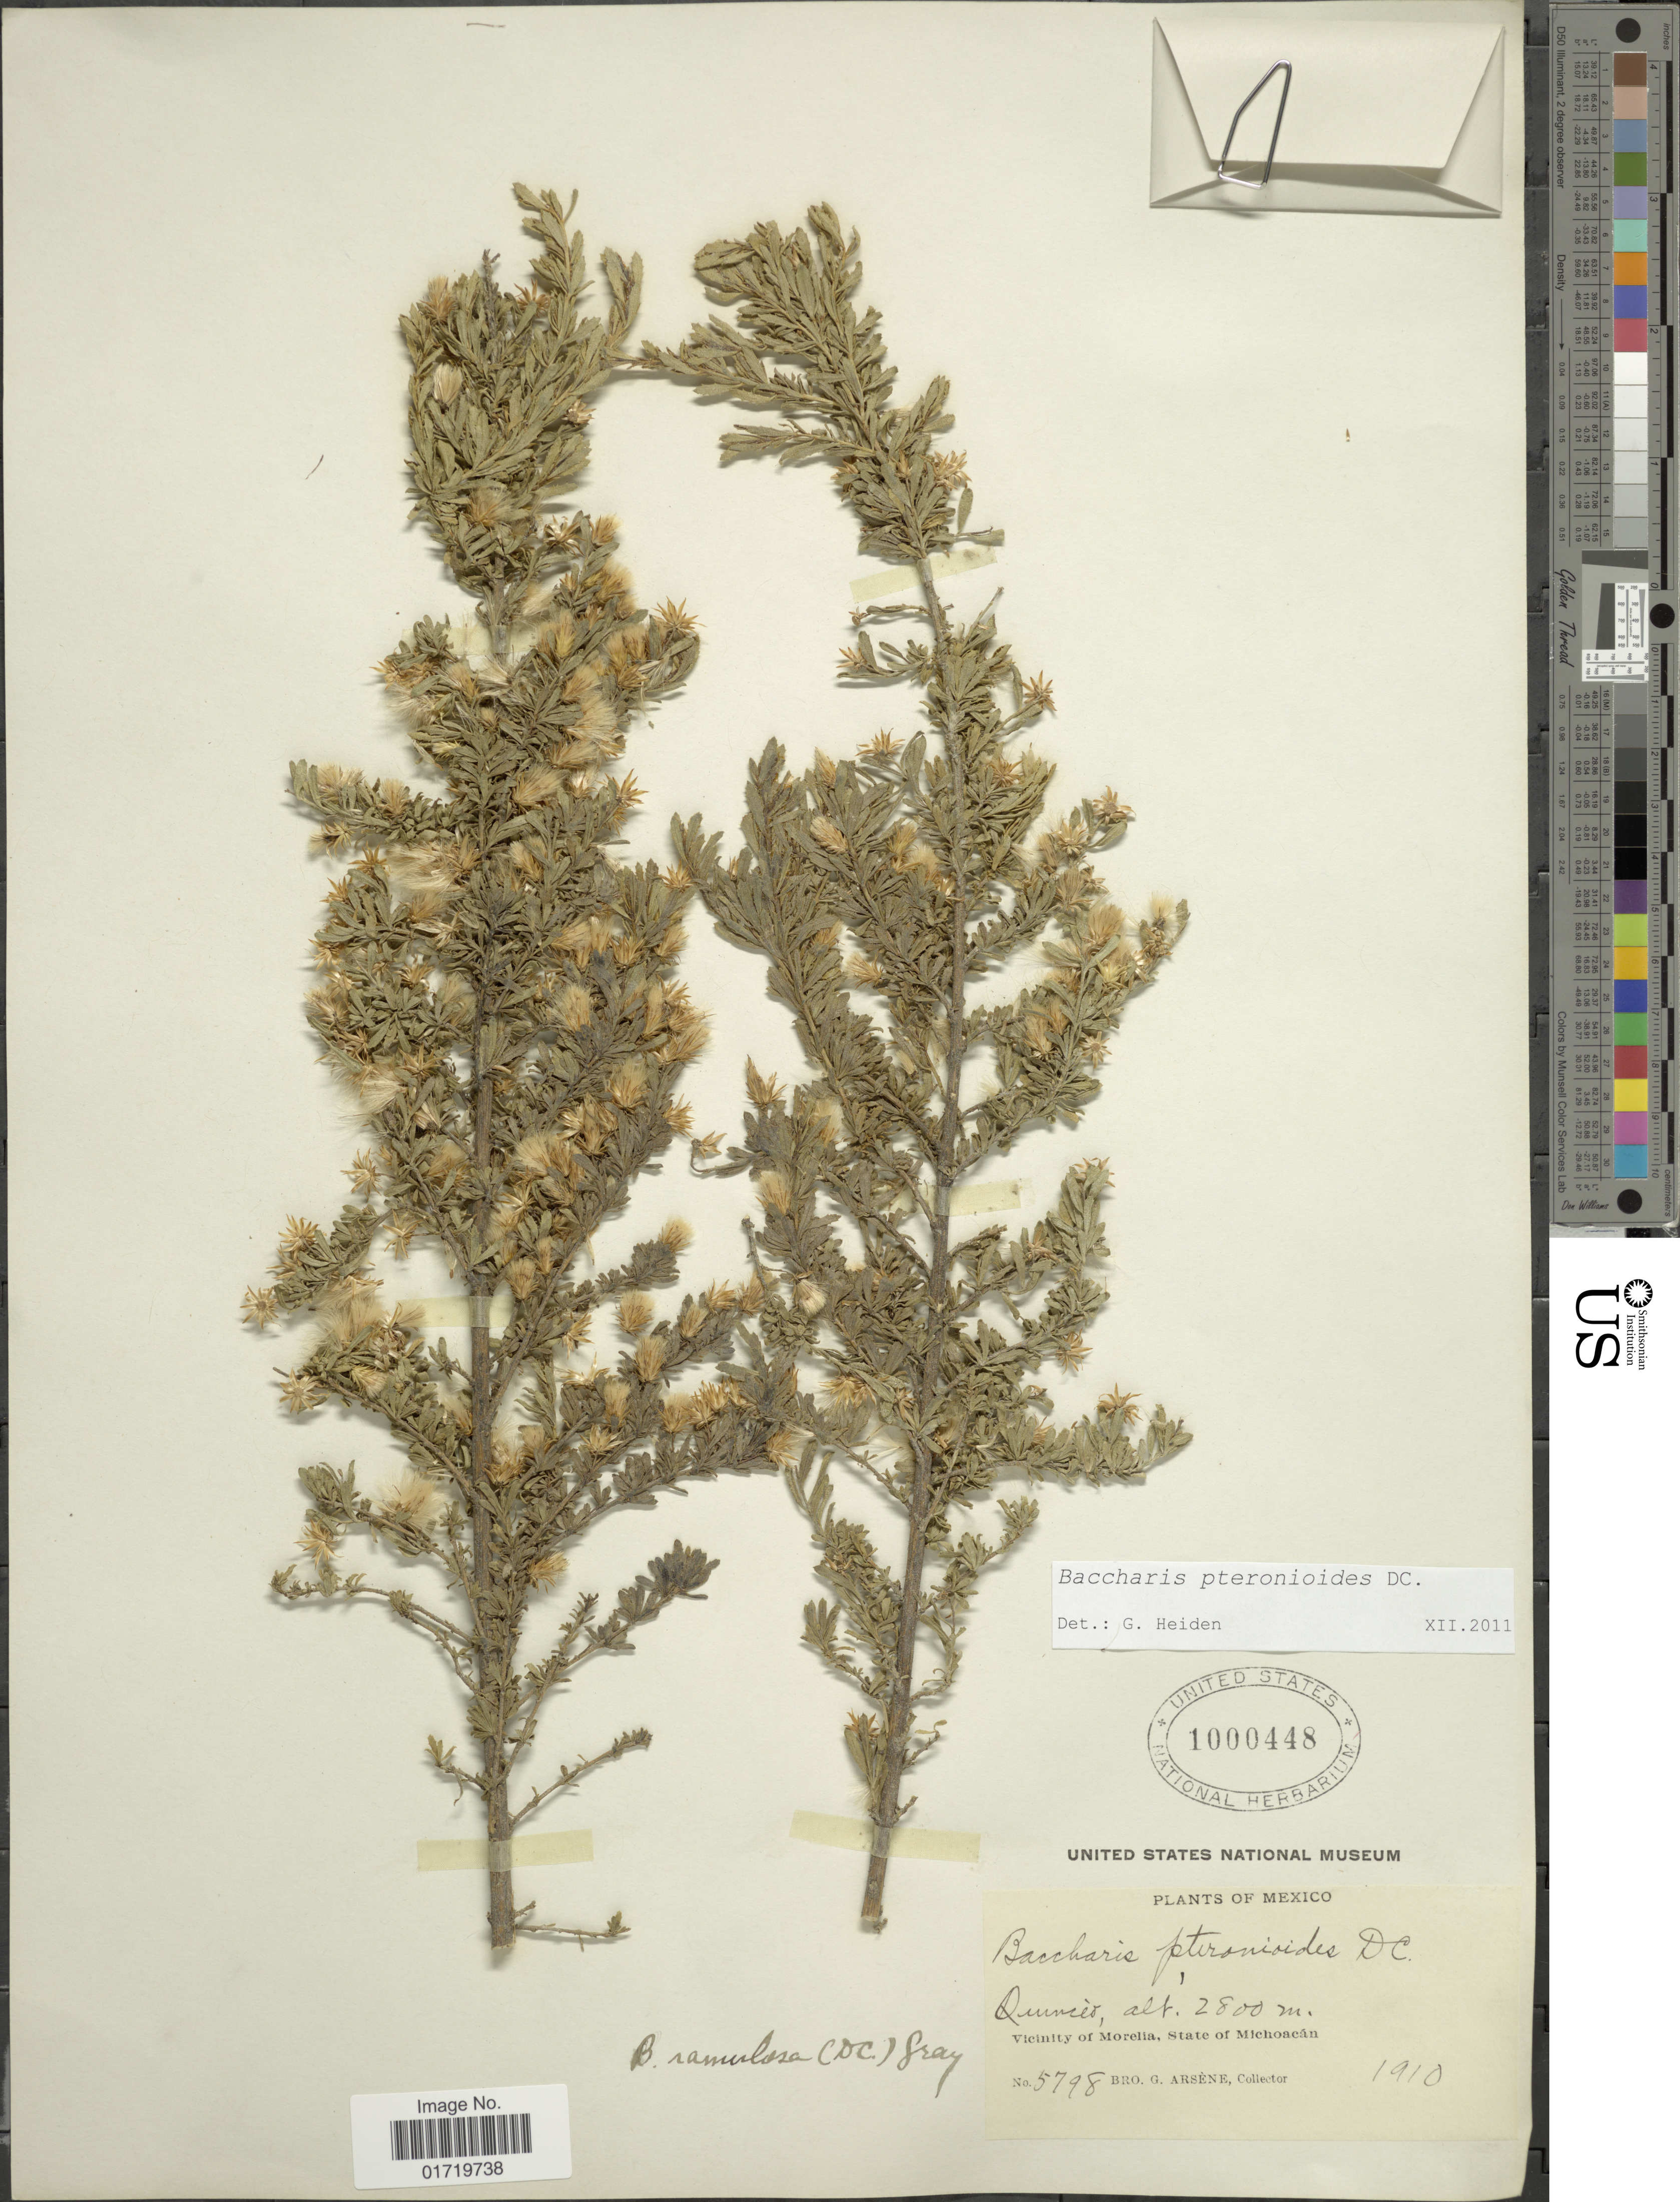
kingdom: Plantae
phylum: Tracheophyta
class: Magnoliopsida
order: Asterales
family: Asteraceae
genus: Baccharis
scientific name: Baccharis pteronioides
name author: DC.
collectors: Bro. G. Arsène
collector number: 5798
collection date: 1910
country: Mexico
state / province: Michoacán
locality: Quinceo, Vicinity of Morelia, State of Michoacan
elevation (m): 2800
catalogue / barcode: US 1000448